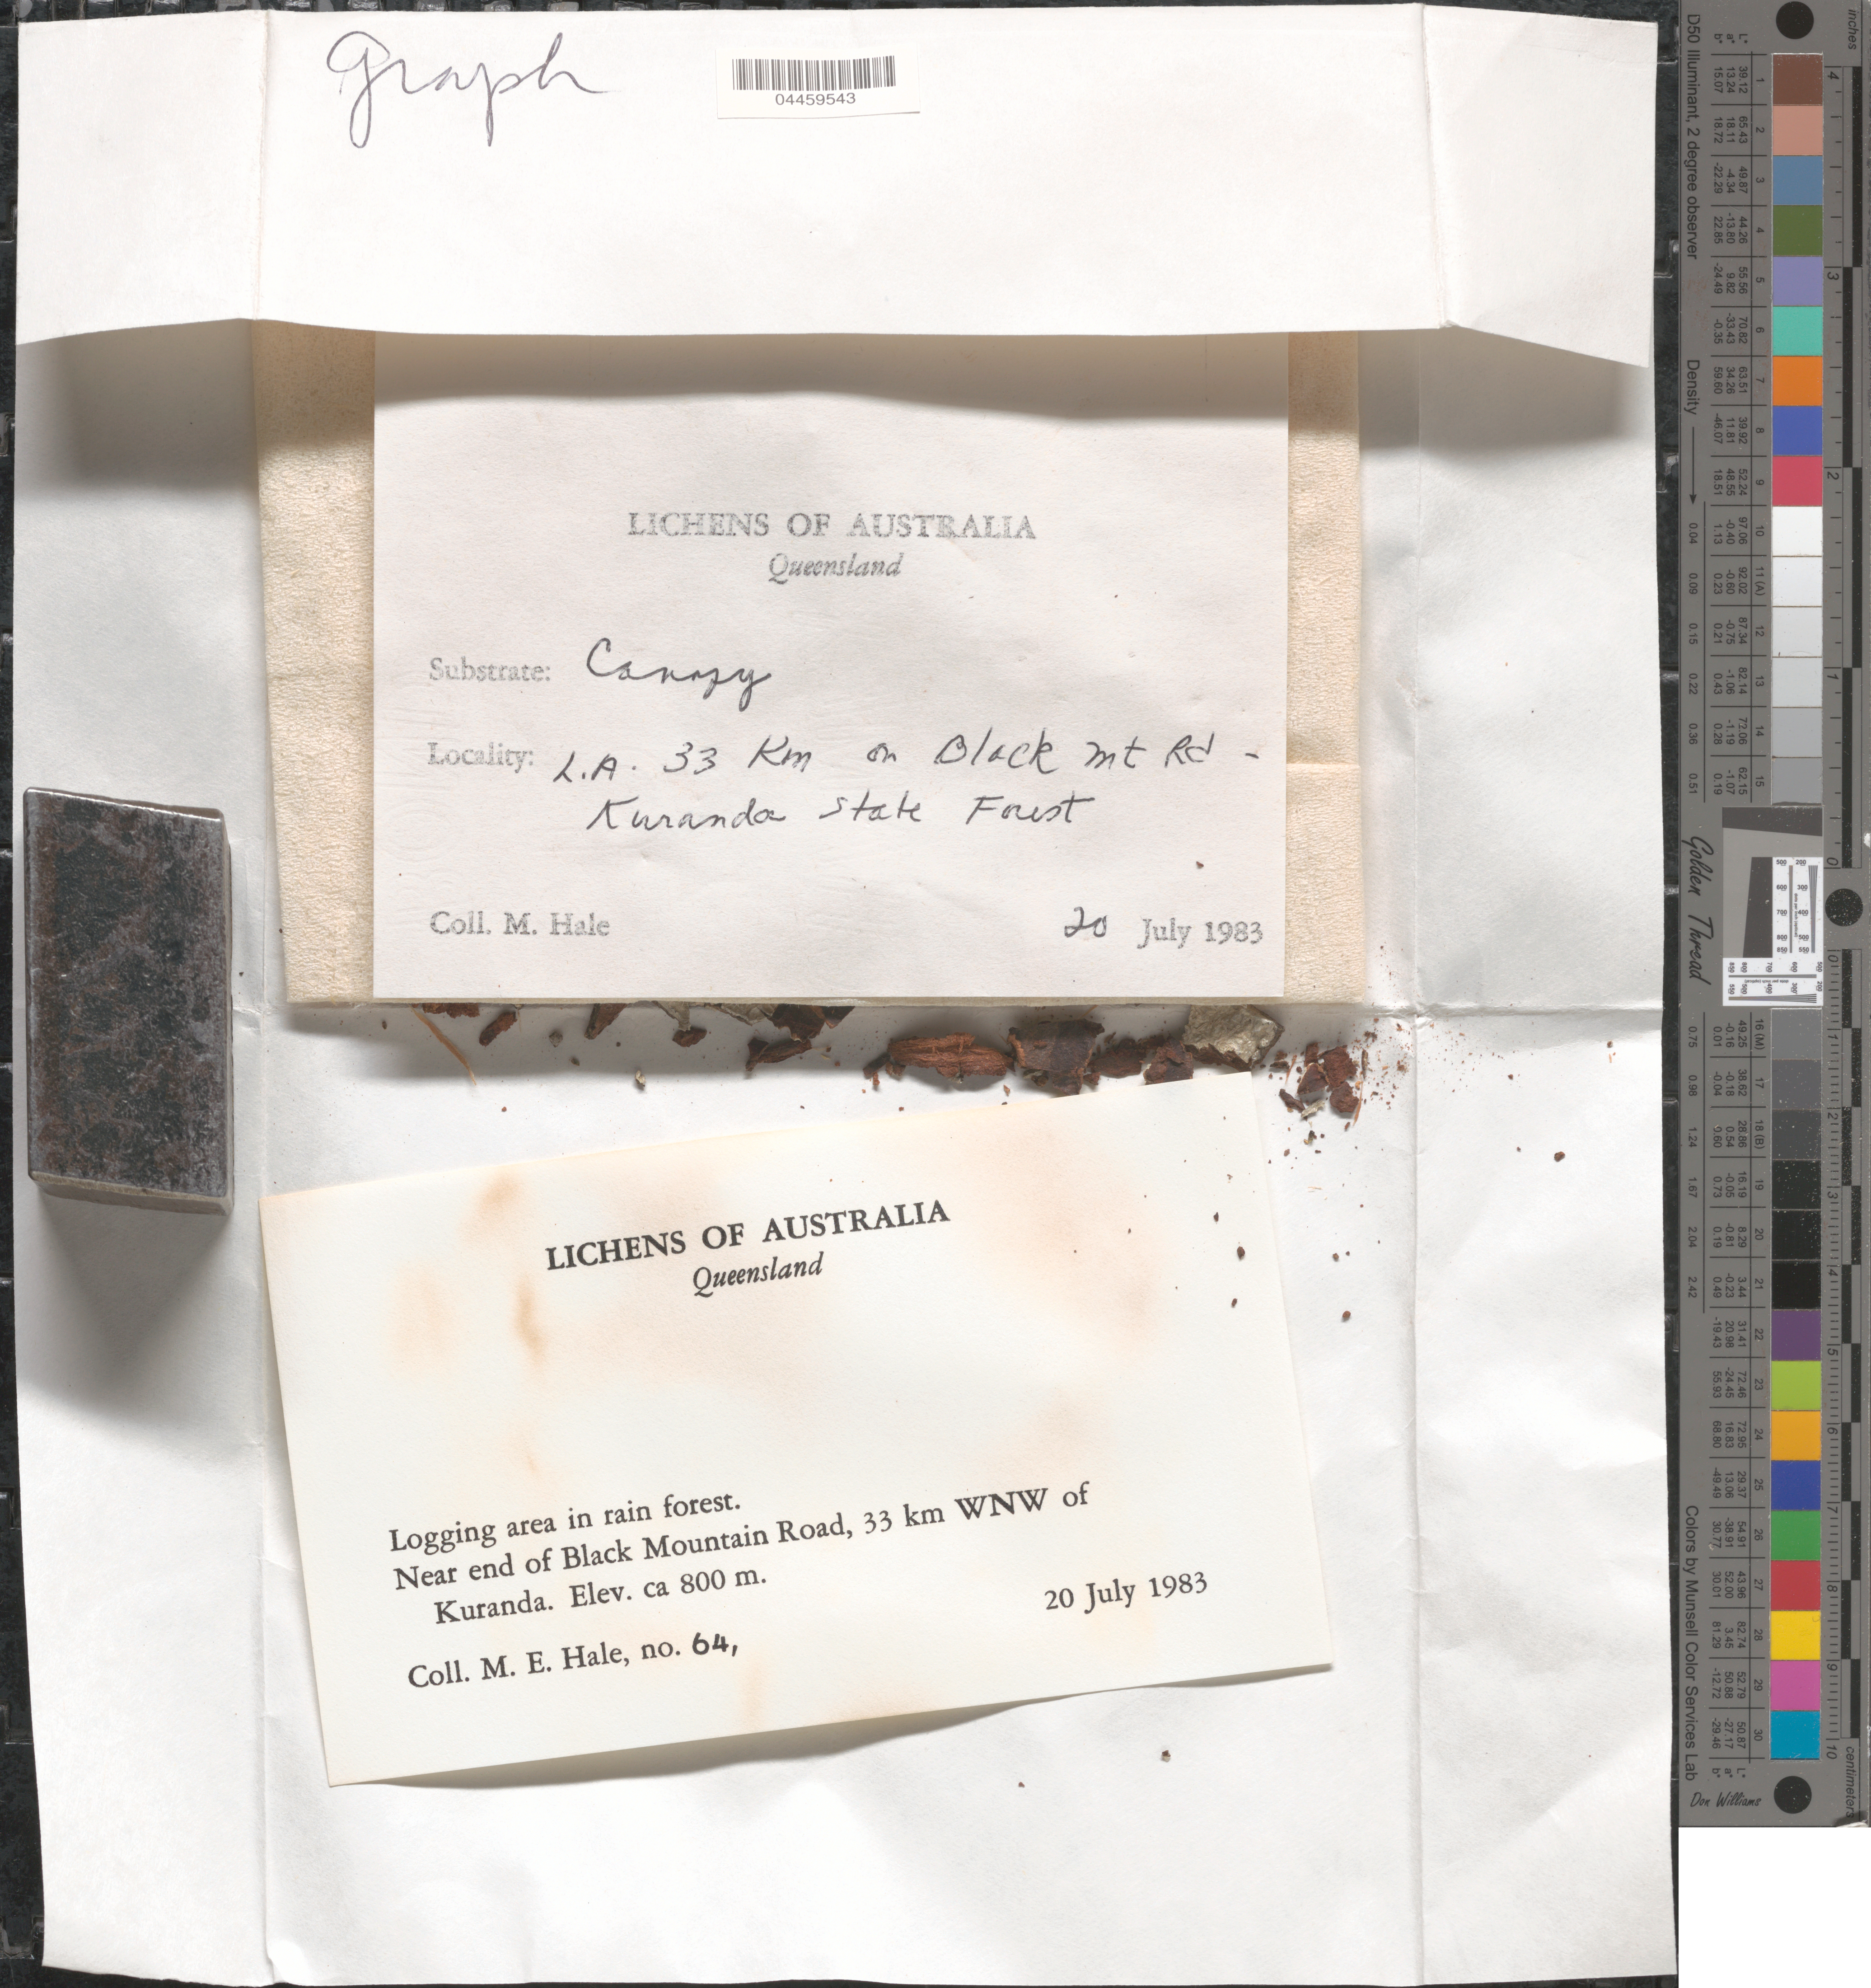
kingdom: Fungi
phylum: Ascomycota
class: Lecanoromycetes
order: Ostropales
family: Graphidaceae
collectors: M. Hale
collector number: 64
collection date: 1983-07-20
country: Australia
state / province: Queensland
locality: Near end of Black Mountain Road, 33 km WNW of Kuranda.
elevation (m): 800